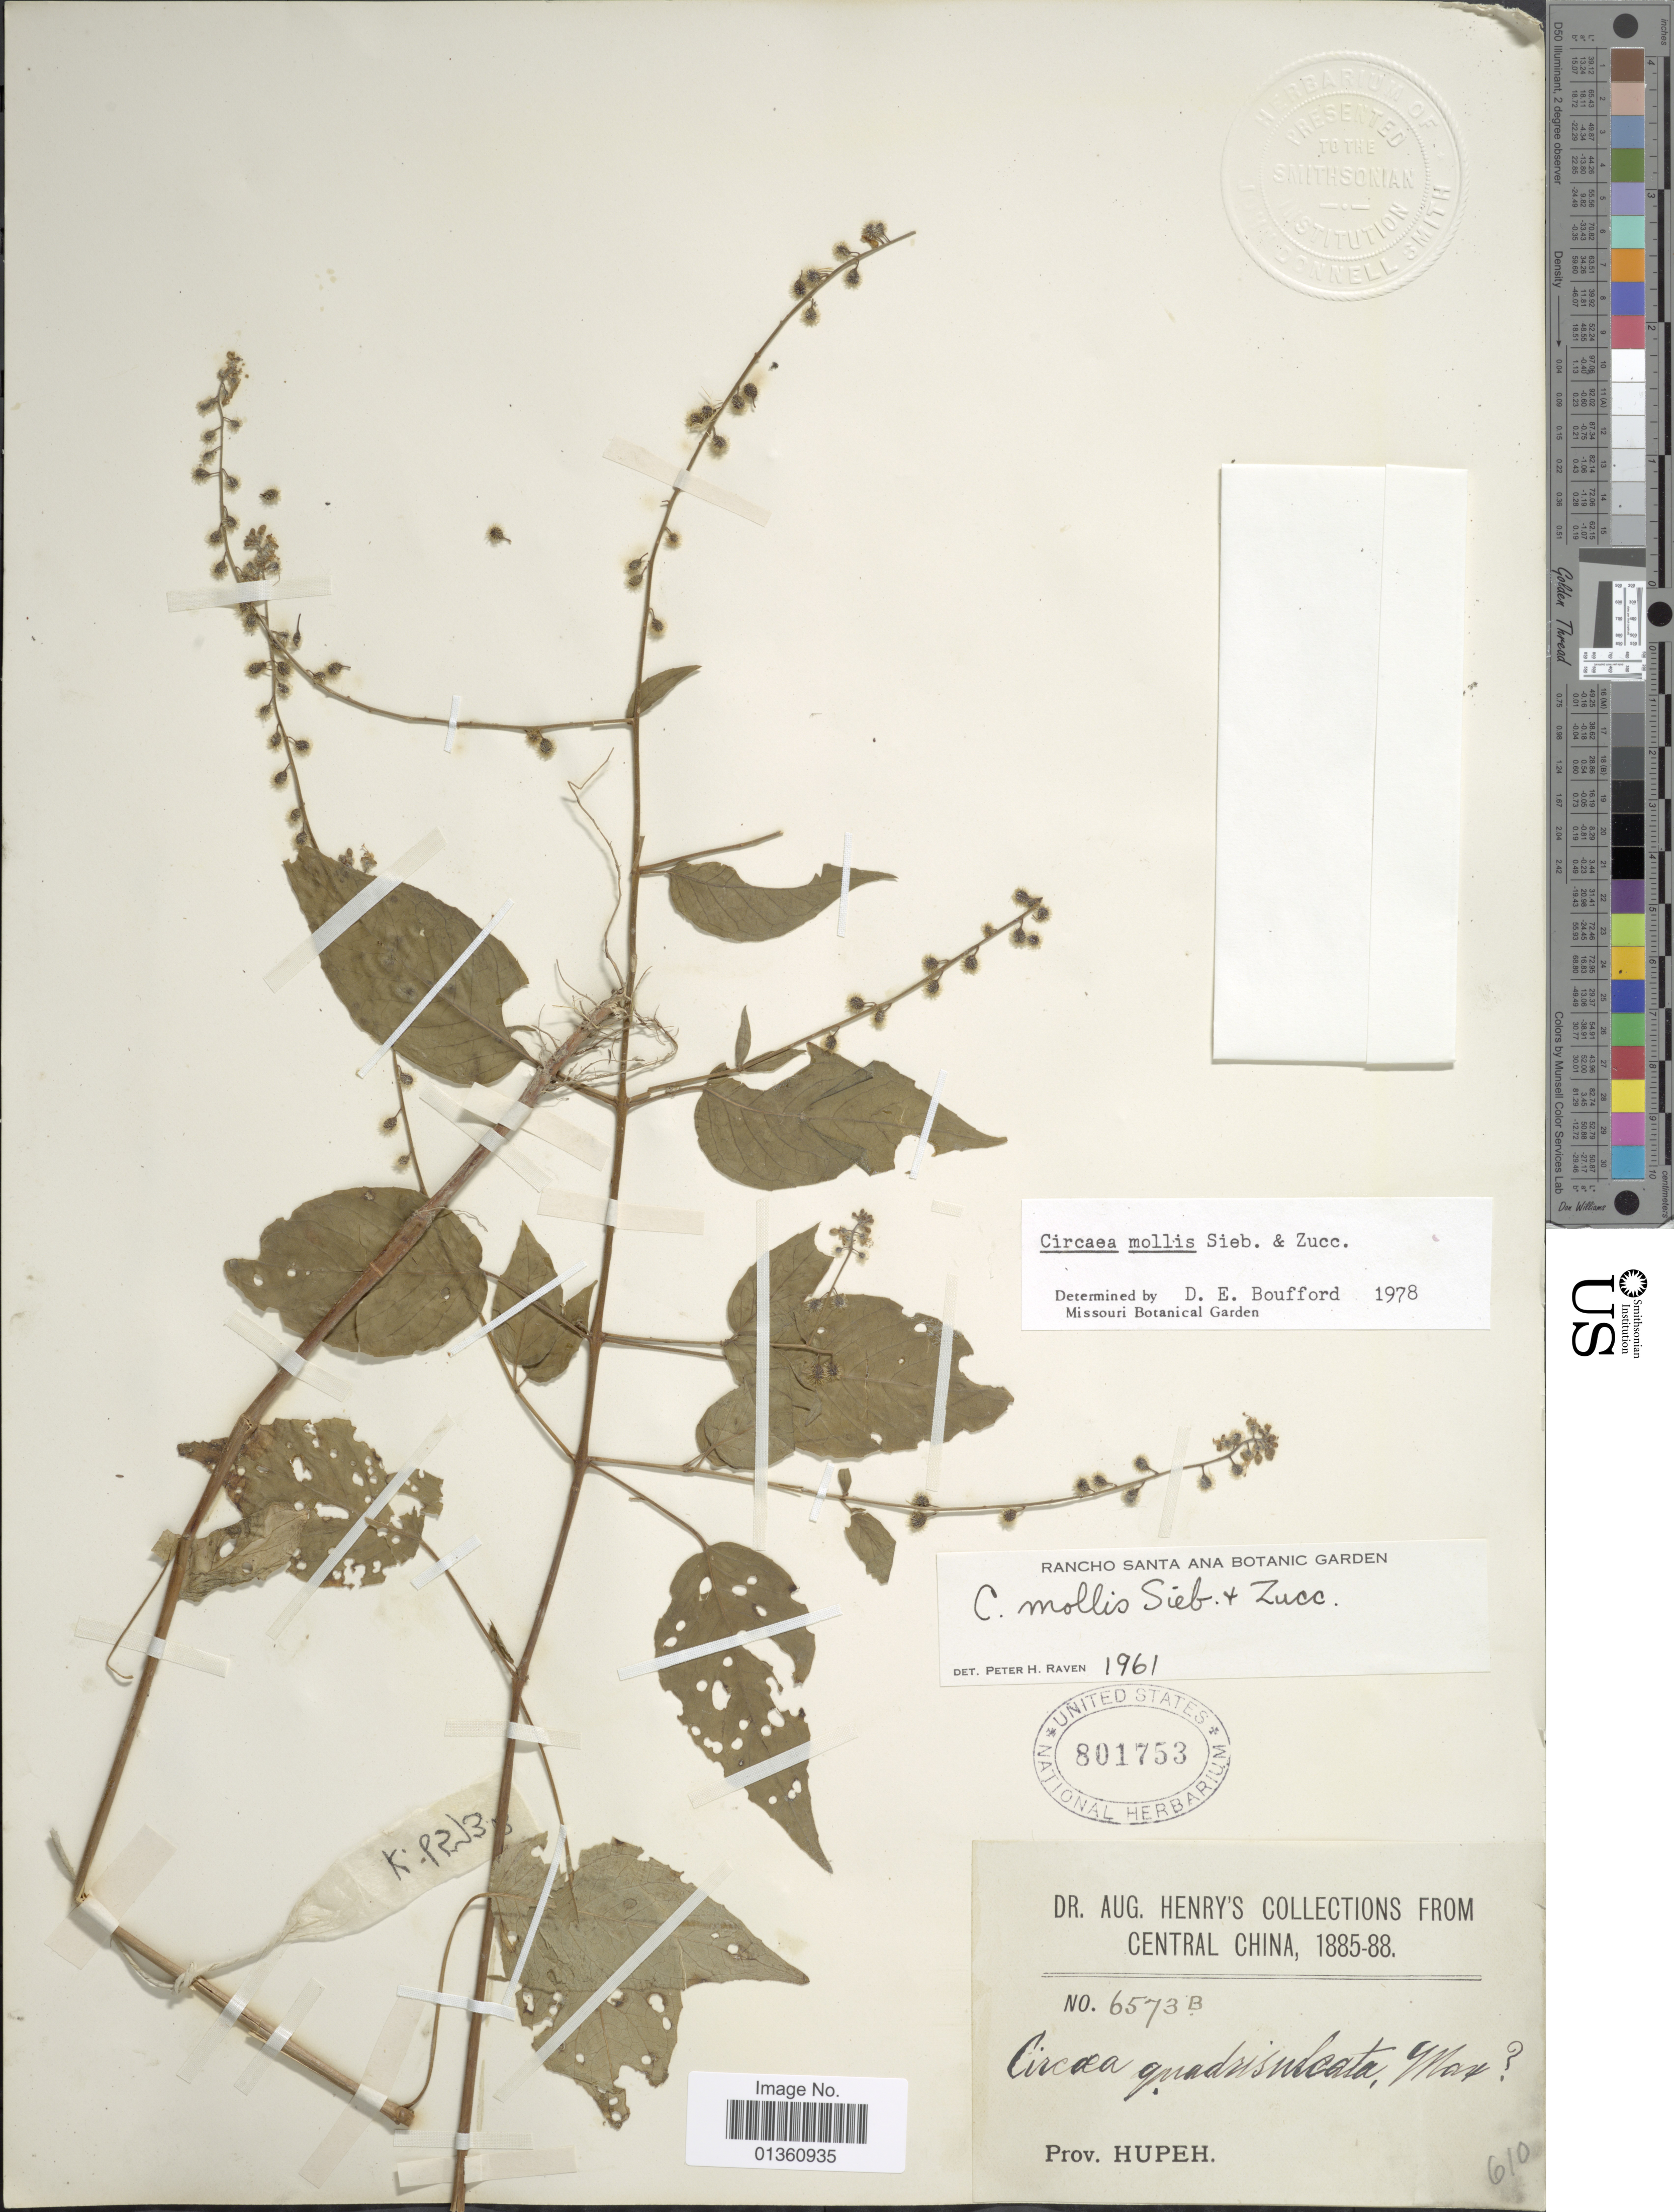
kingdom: Plantae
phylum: Tracheophyta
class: Magnoliopsida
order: Myrtales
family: Onagraceae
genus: Circaea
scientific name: Circaea mollis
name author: Siebold & Zucc.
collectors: A. Henry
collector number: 6573 B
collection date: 1885/1888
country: China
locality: Central China. Prov. Hupeh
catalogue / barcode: US 801753